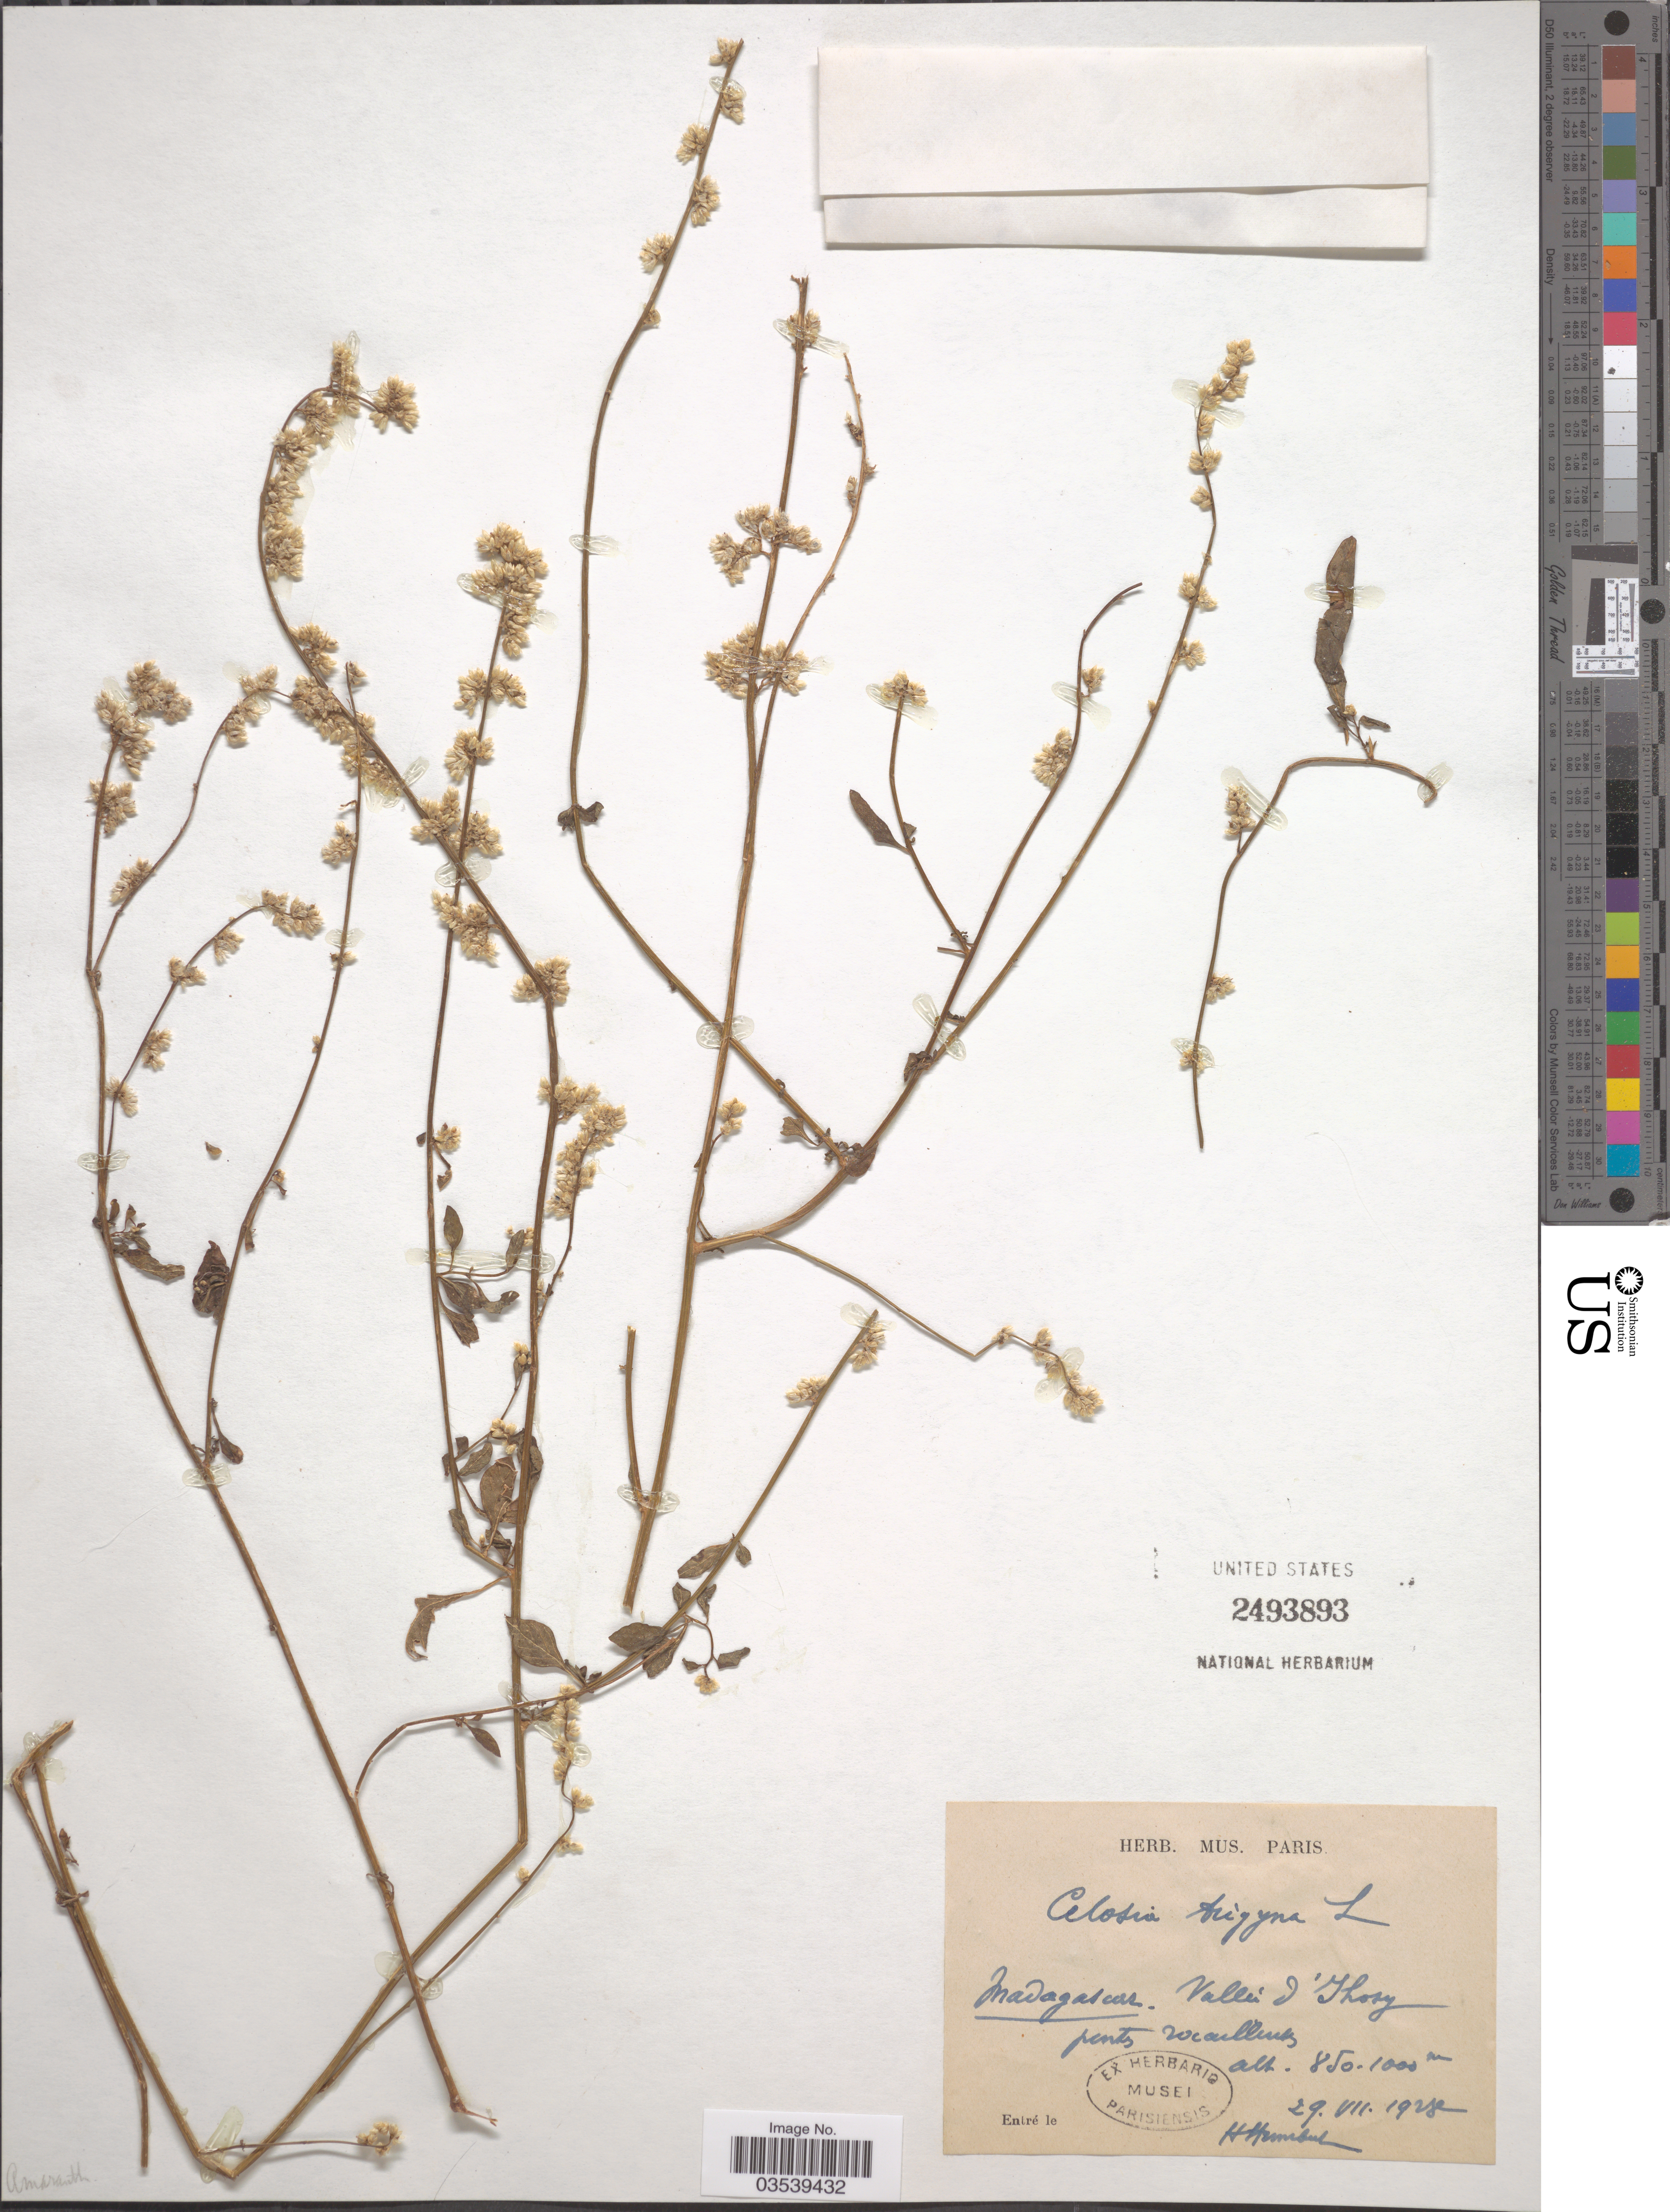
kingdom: Plantae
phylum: Tracheophyta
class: Magnoliopsida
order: Caryophyllales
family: Amaranthaceae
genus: Celosia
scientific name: Celosia trigyna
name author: L.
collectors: H. Humbert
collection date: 1928-07-29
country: Madagascar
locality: Vallée d'Ihosy.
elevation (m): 850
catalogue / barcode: US 2493893